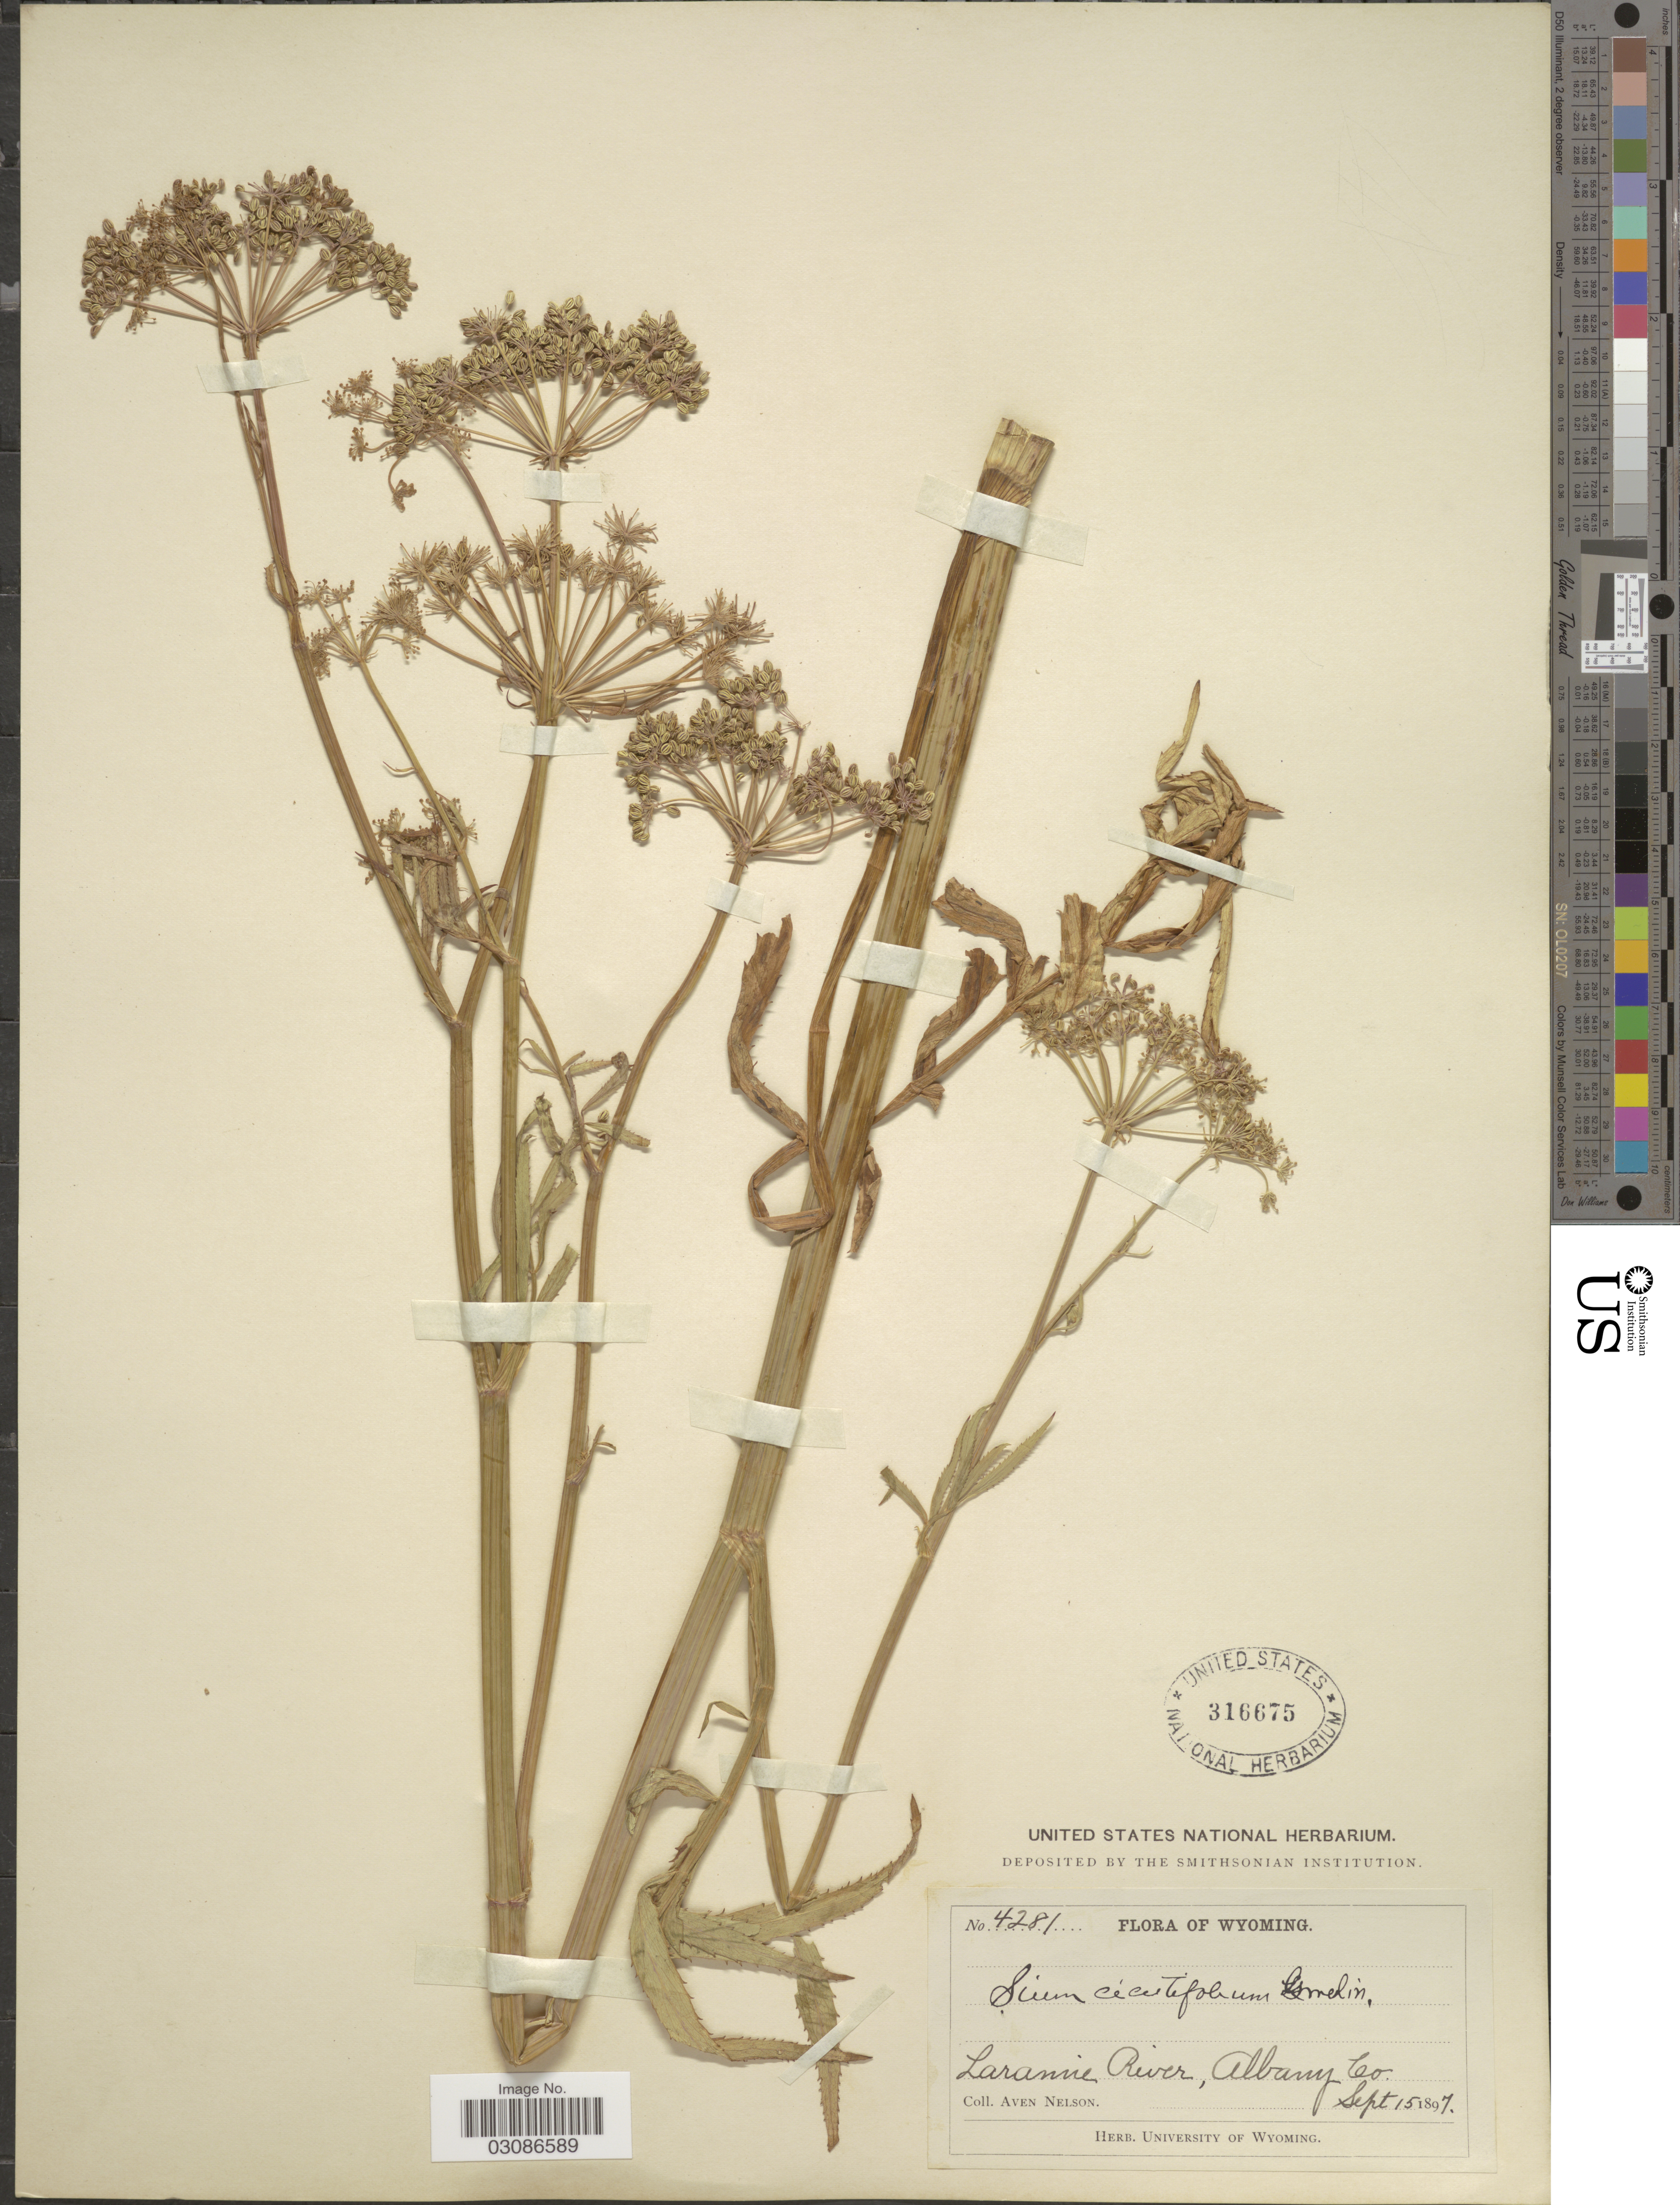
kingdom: Plantae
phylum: Tracheophyta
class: Magnoliopsida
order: Apiales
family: Apiaceae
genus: Sium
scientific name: Sium suave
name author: Walter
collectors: A. Nelson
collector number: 4281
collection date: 1897-09-15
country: United States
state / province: Wyoming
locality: Laramie River, Albany Co.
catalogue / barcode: US 316675